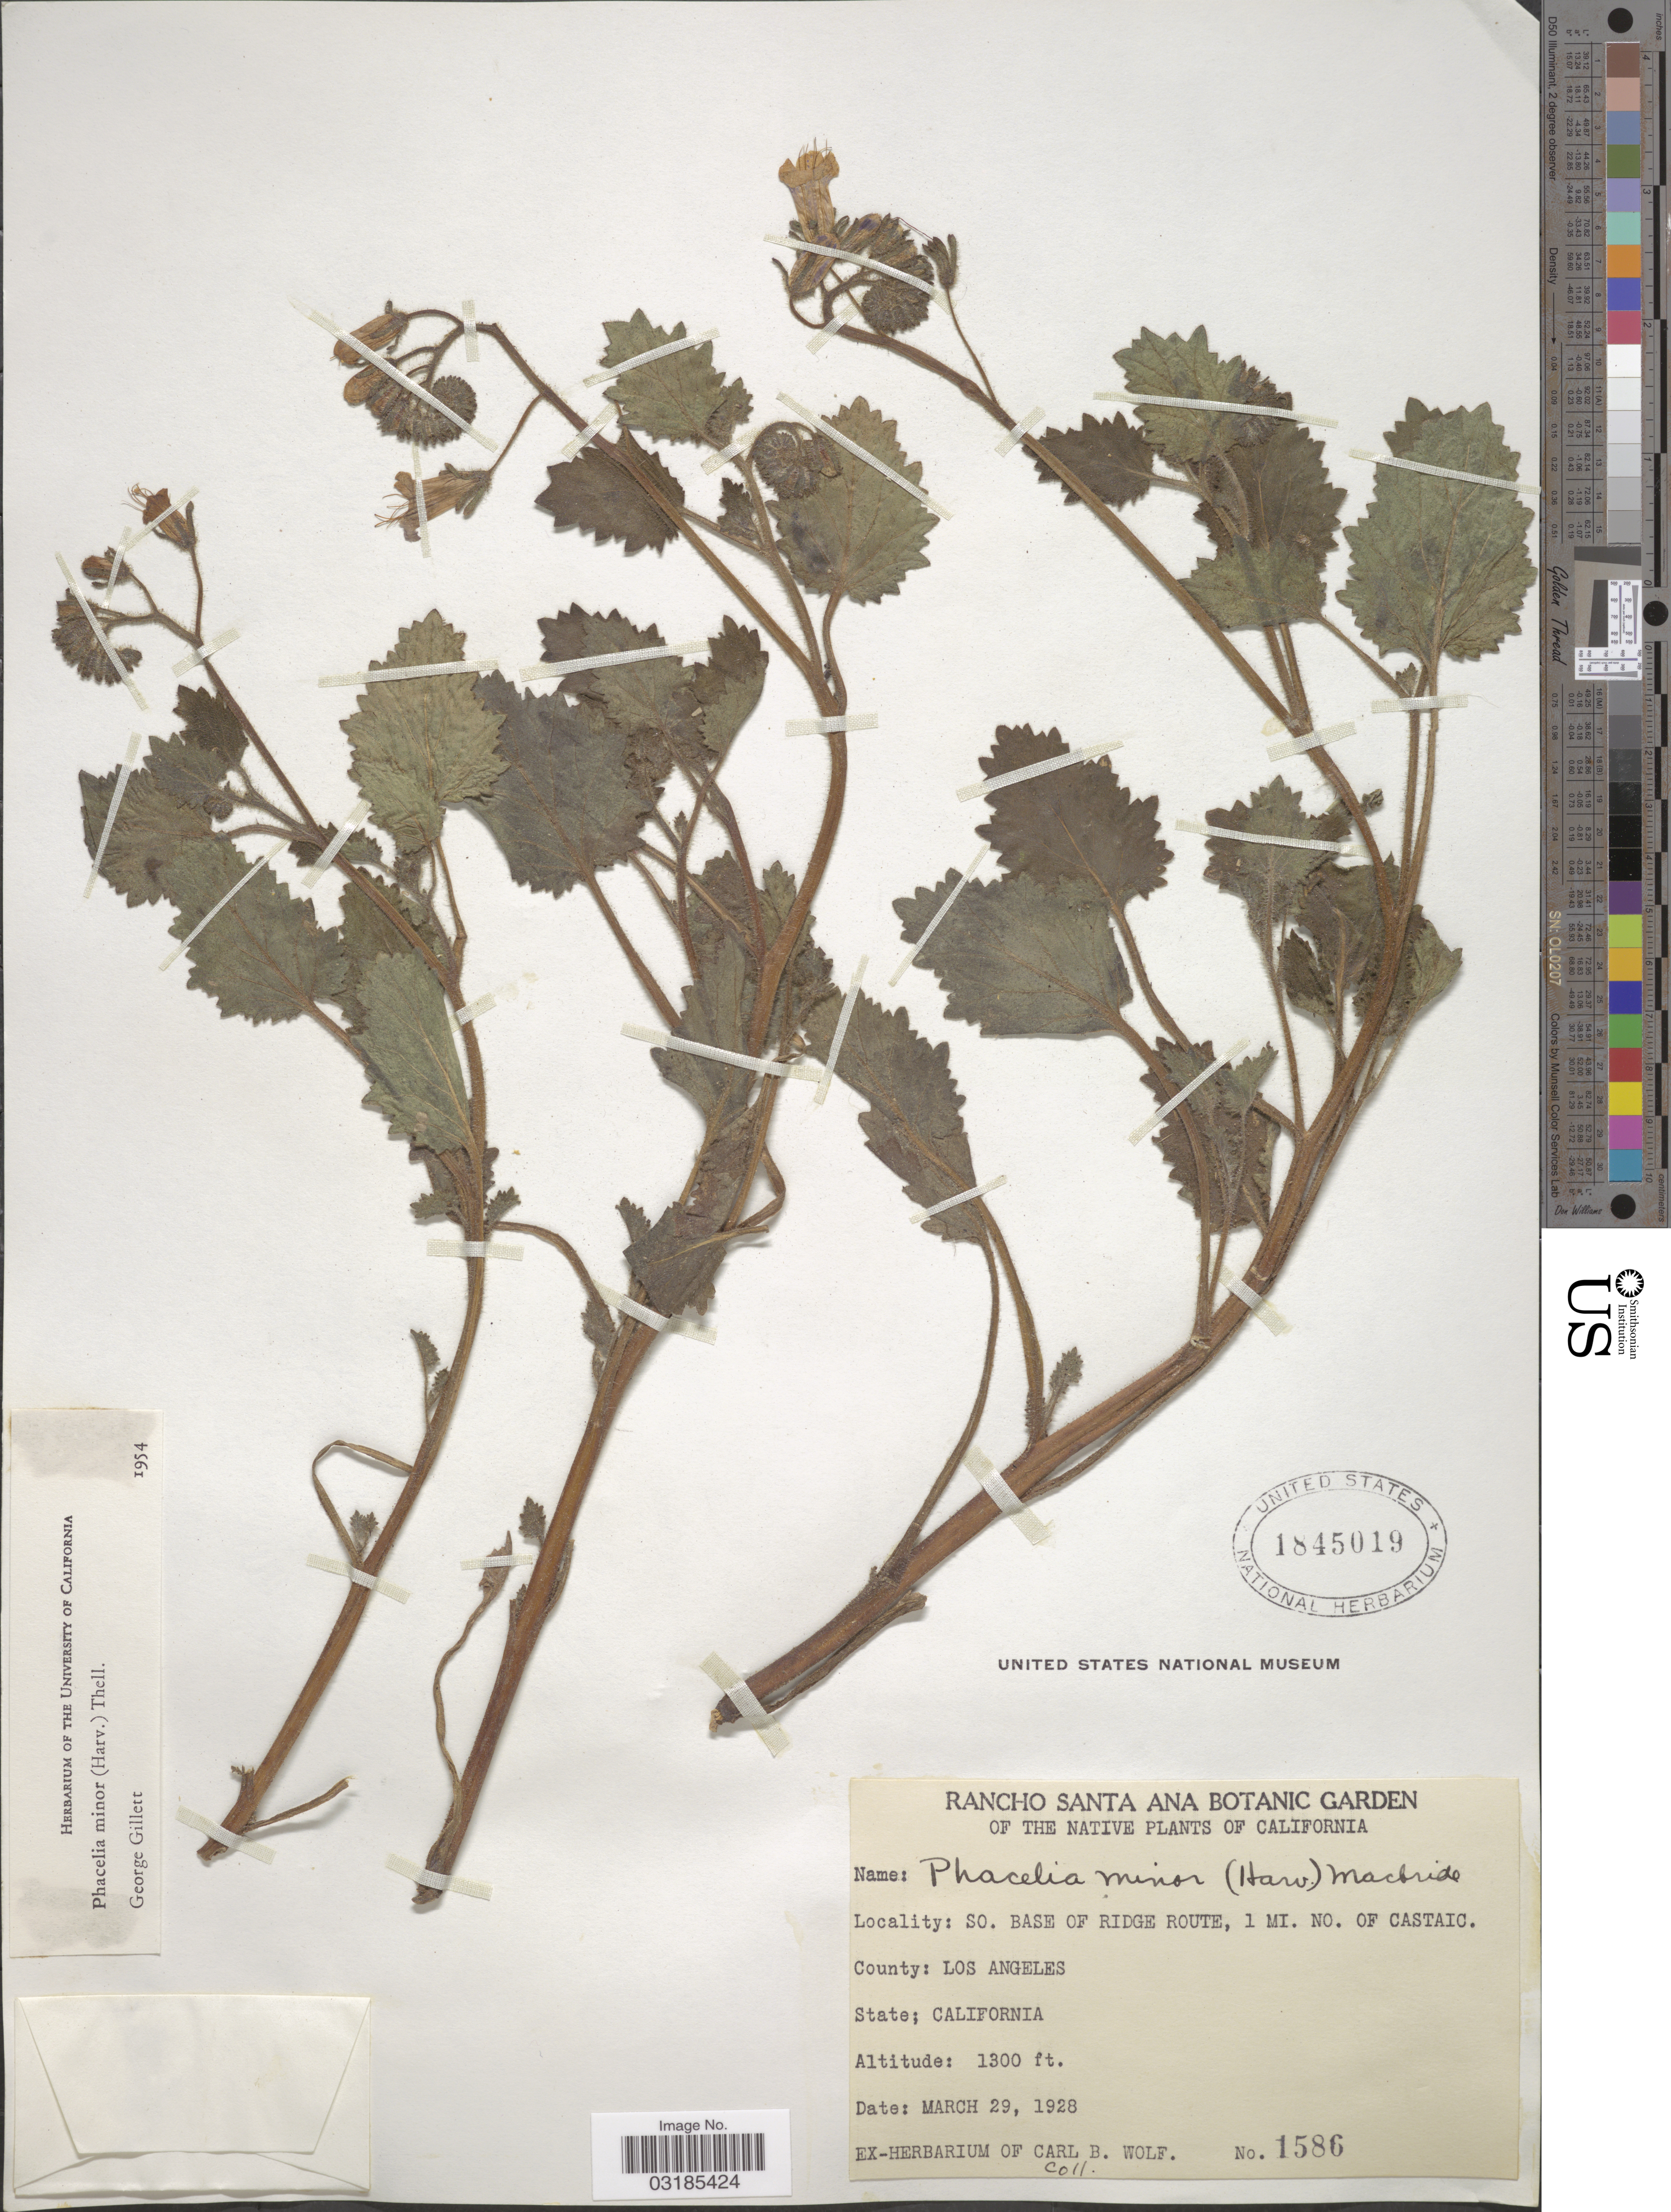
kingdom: Plantae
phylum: Tracheophyta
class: Magnoliopsida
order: Boraginales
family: Hydrophyllaceae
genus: Phacelia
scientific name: Phacelia minor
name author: (Harv.) Thell.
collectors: C. B. Wolf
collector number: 1586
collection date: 1928-03-29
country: United States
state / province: California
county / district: Los Angeles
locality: SO. base of ridge route, 1 mi. no. of Castaic. County: Los Angeles.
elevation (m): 396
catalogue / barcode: US 1845019